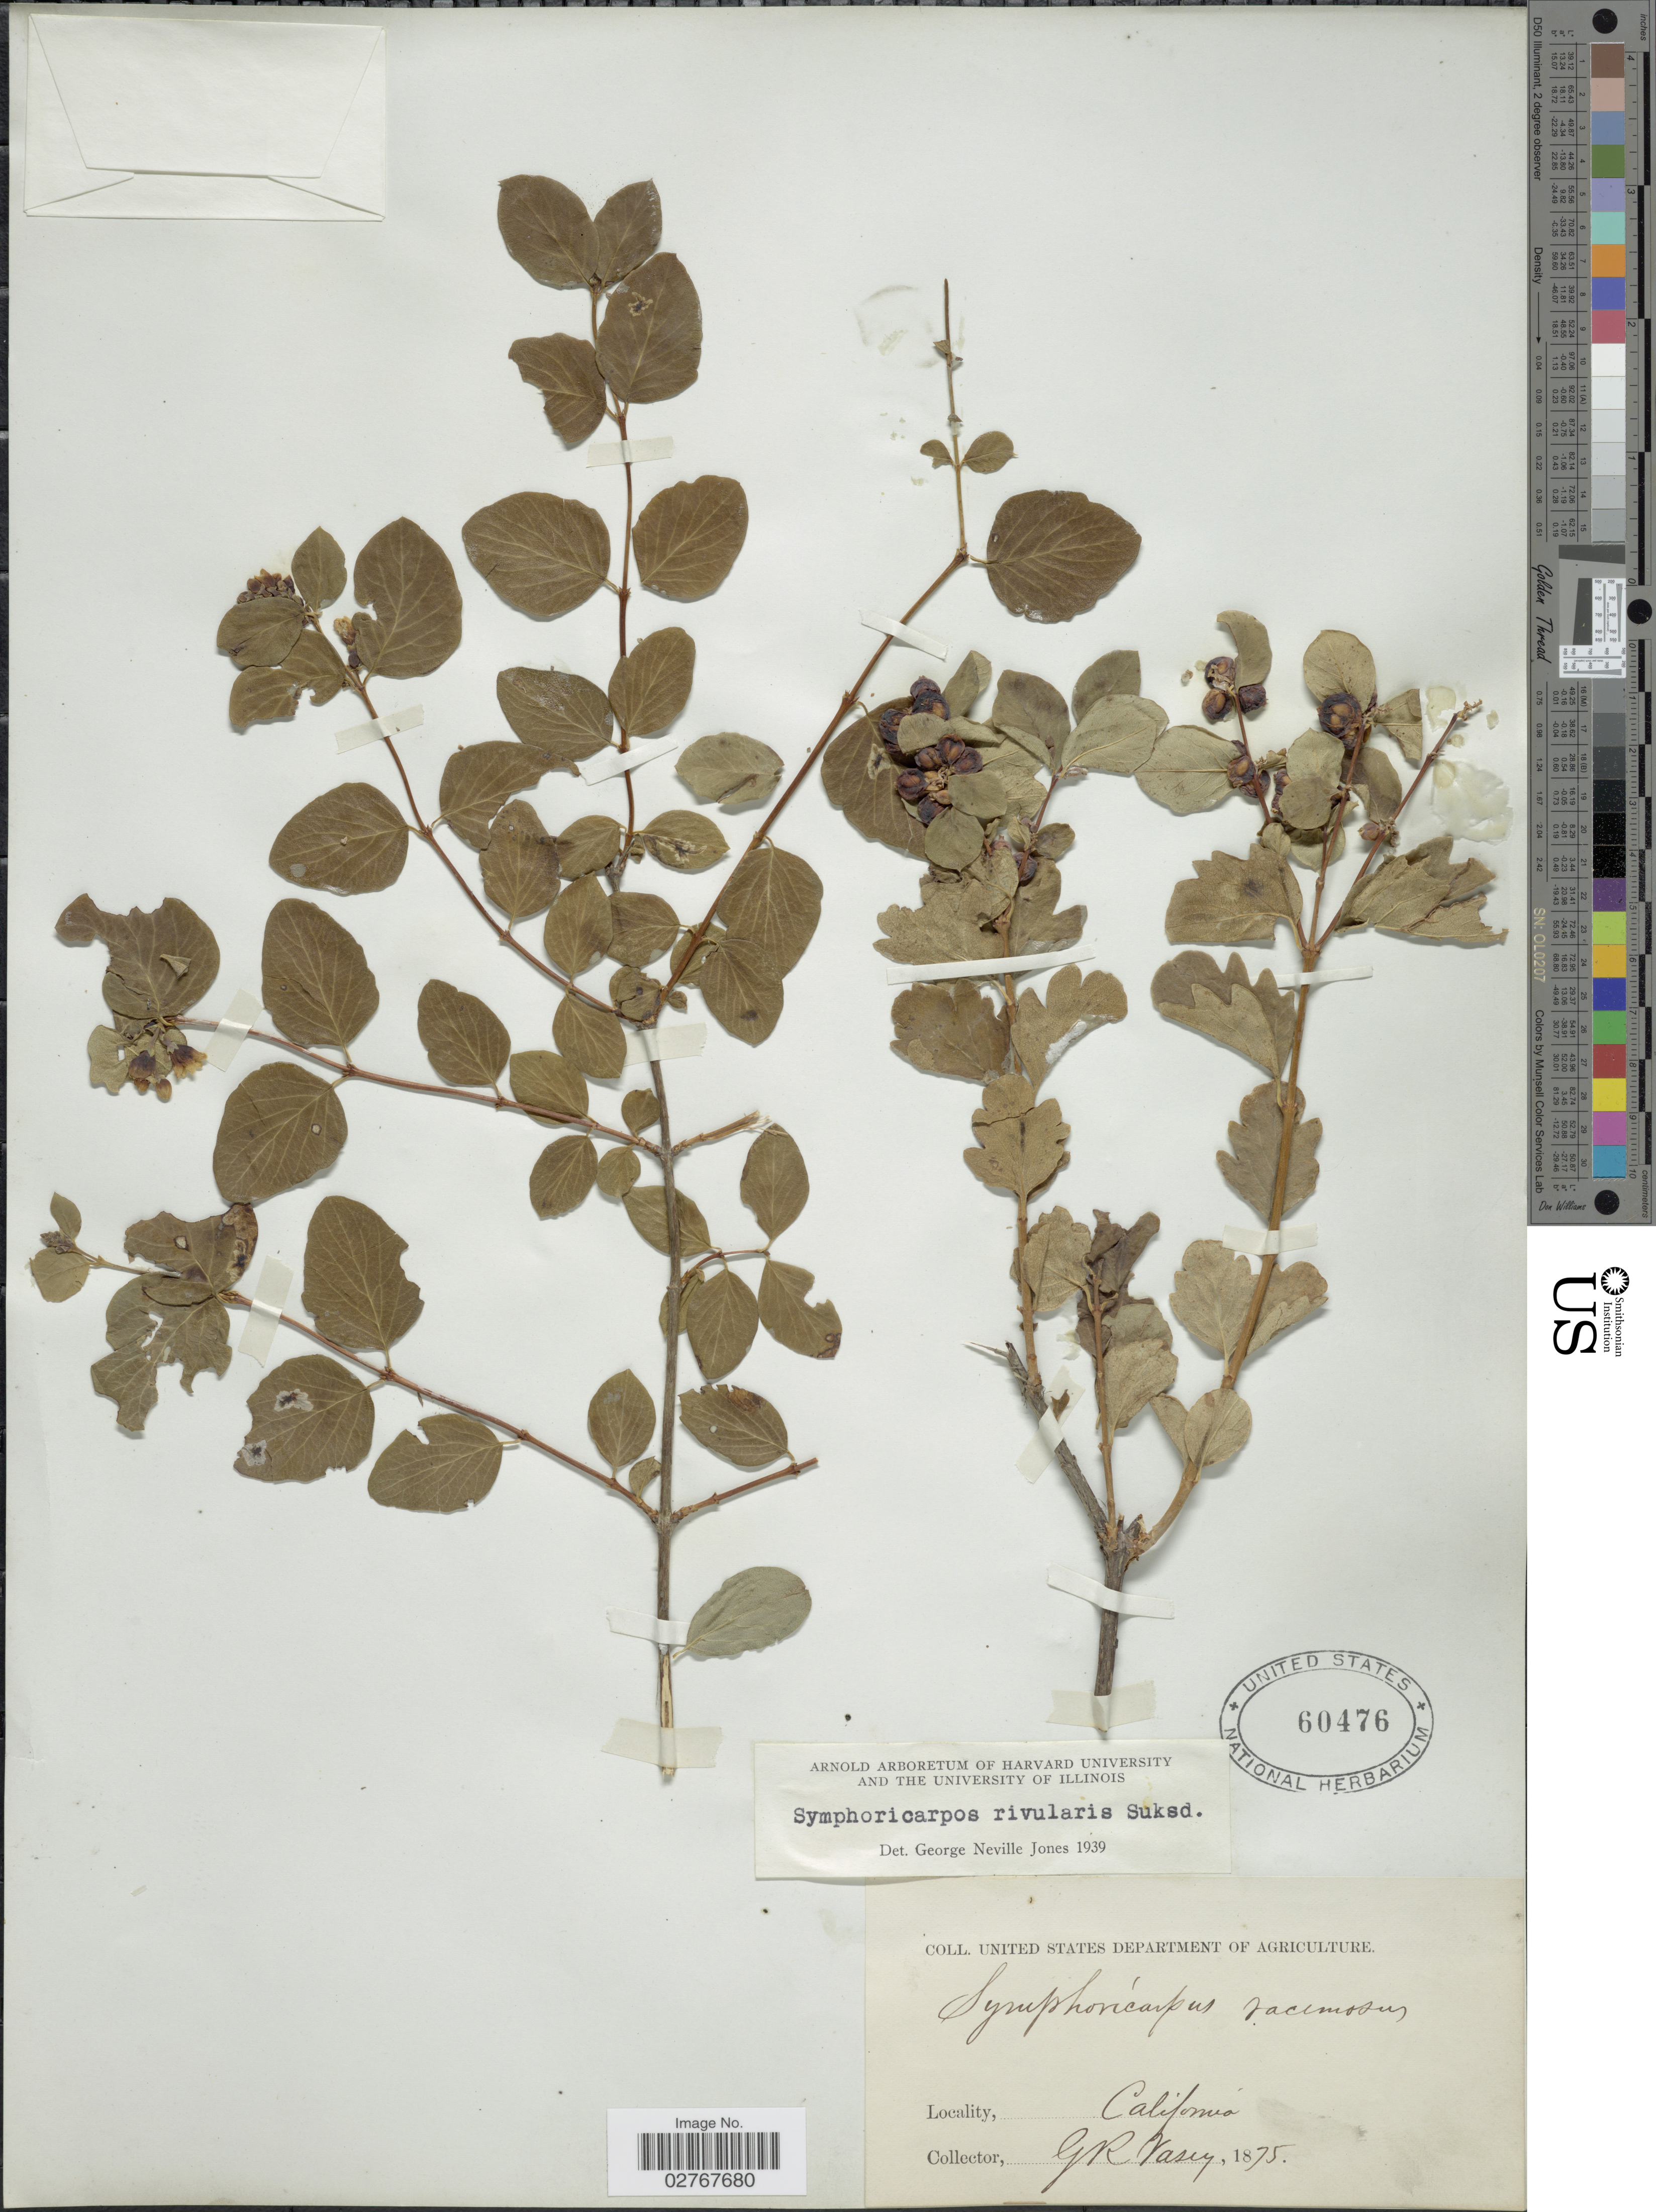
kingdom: Plantae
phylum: Tracheophyta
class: Magnoliopsida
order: Dipsacales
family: Caprifoliaceae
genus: Symphoricarpos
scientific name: Symphoricarpos rivularis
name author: Suksd.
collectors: G. R. Vasey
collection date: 1875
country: United States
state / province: California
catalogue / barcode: US 60476